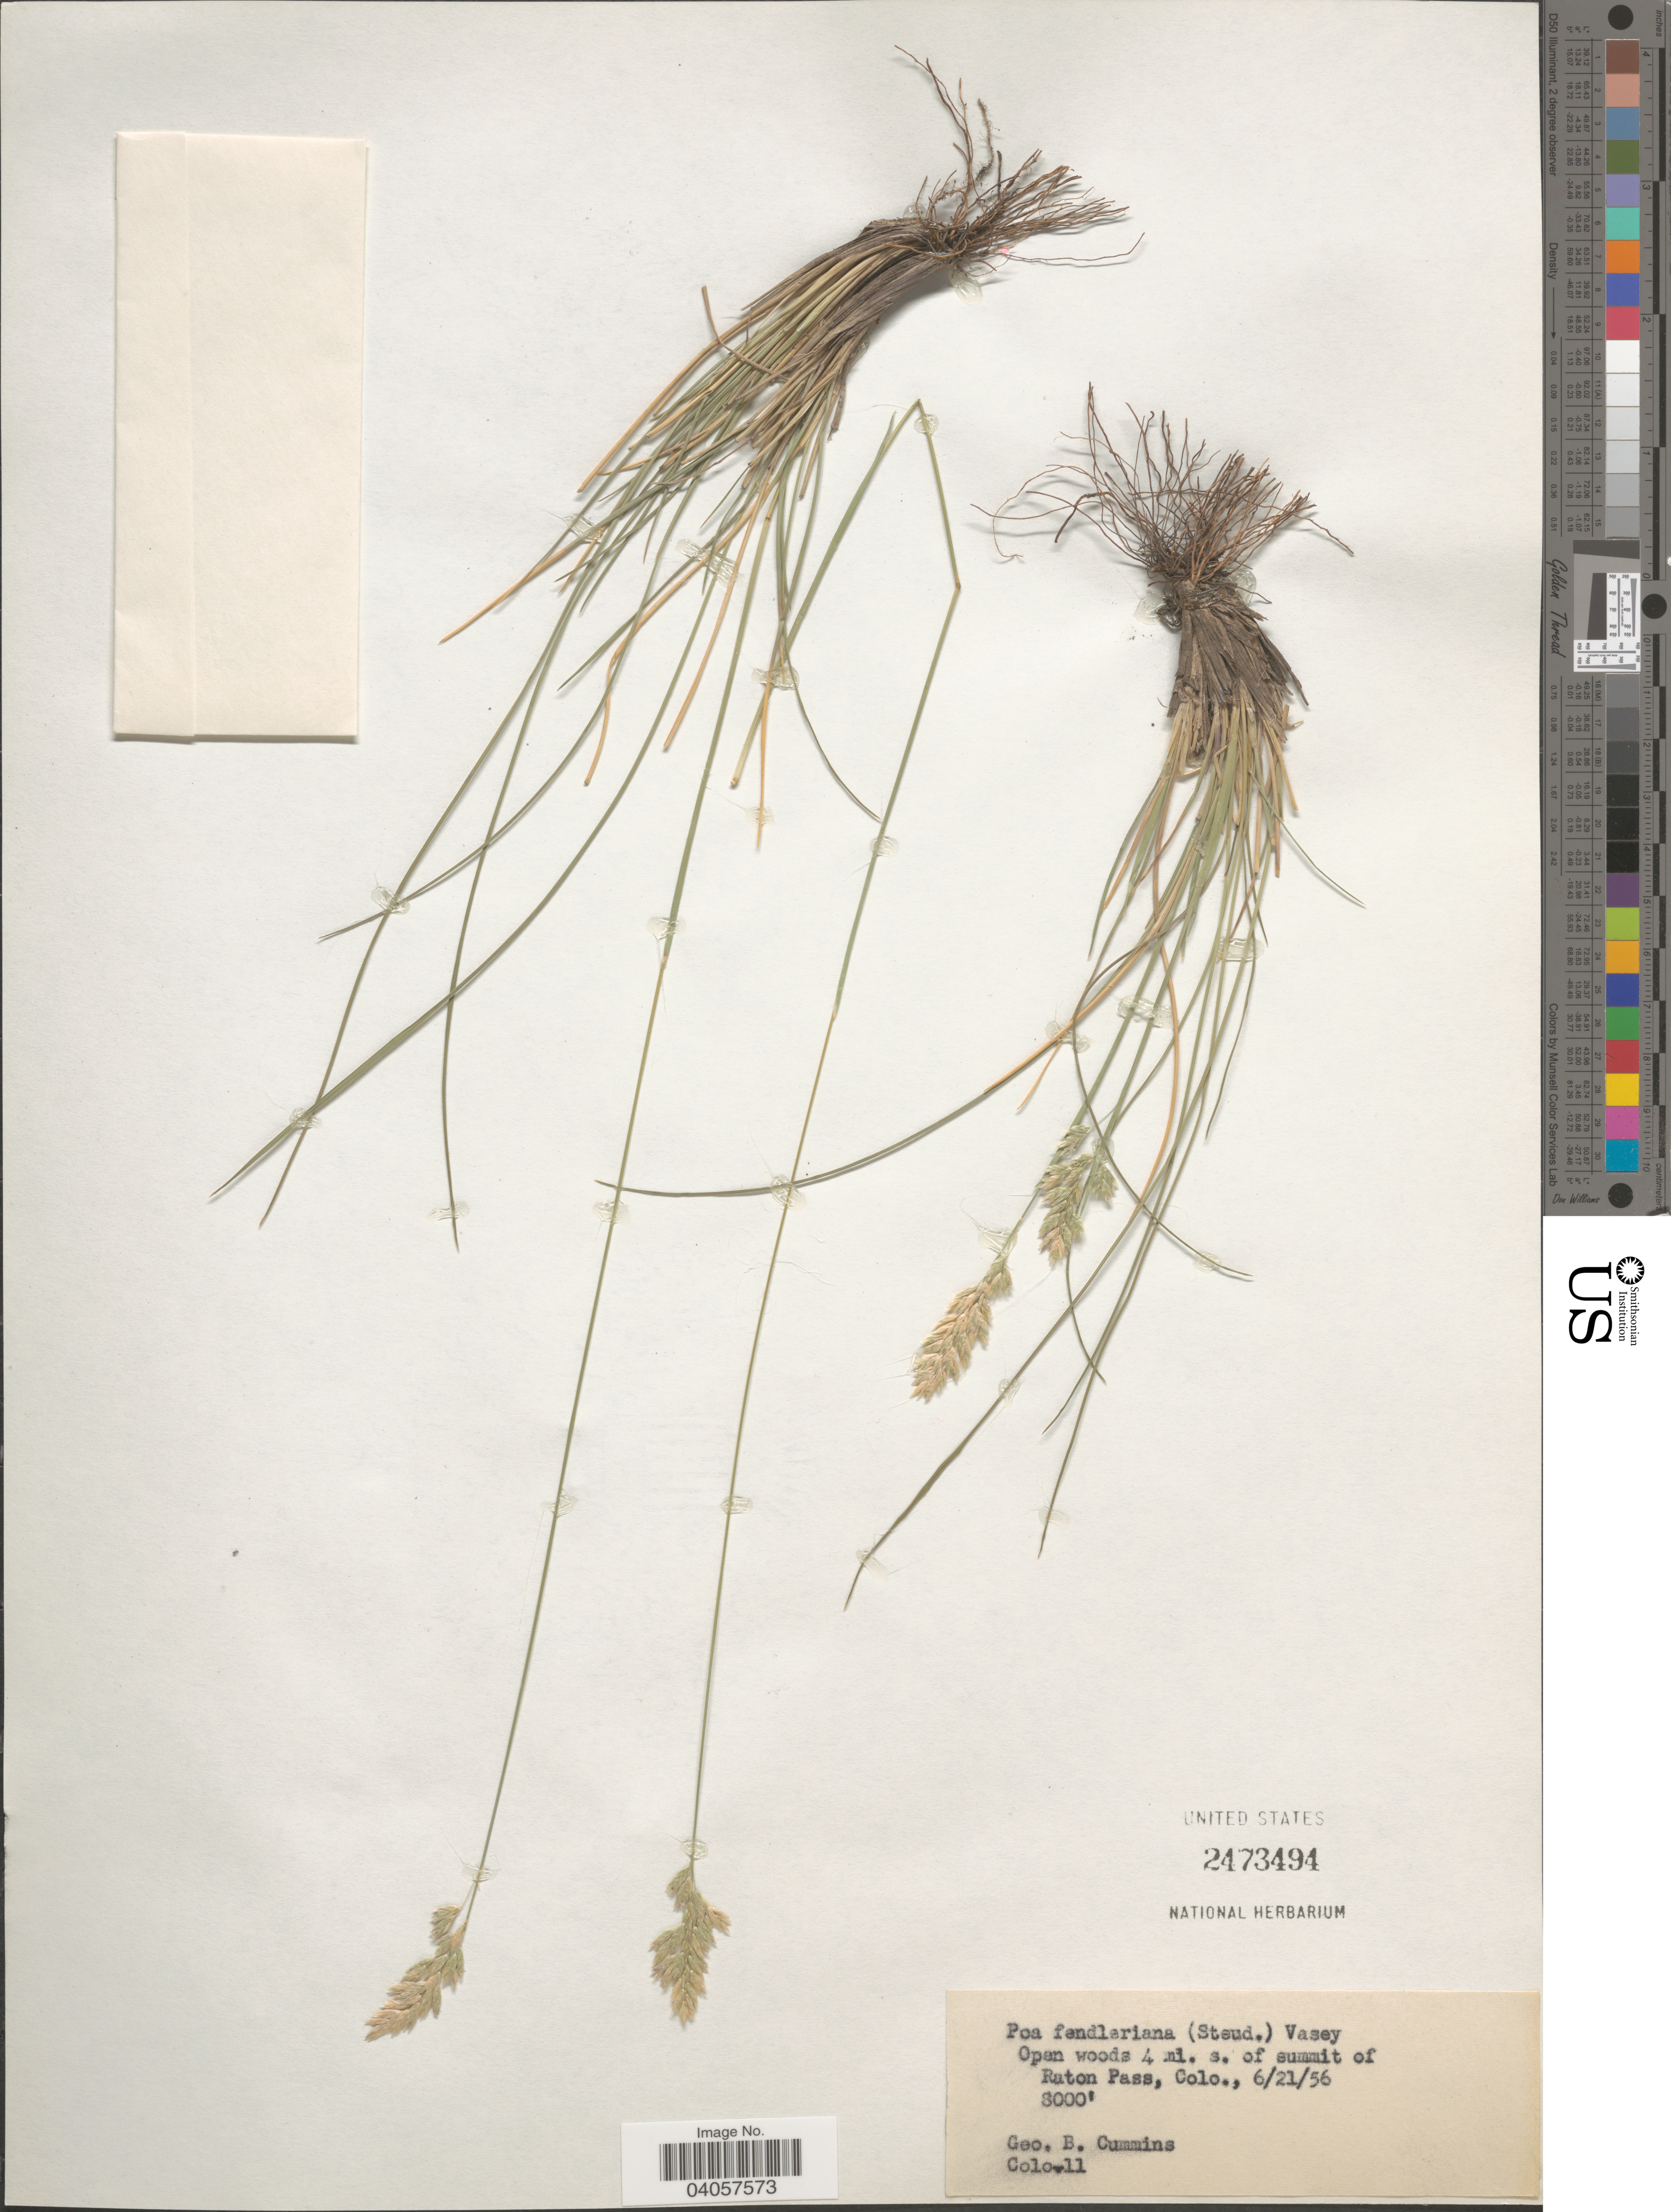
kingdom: Plantae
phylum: Tracheophyta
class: Liliopsida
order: Poales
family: Poaceae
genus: Poa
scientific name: Poa fendleriana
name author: (Steud.) Vasey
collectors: G. Cummins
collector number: Colo-11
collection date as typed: Transcribed d/m/y: 21/6/56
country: United States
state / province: Colorado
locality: Open woods 4 mi. s. of summit of Raton Pass.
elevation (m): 2438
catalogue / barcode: US 2473494